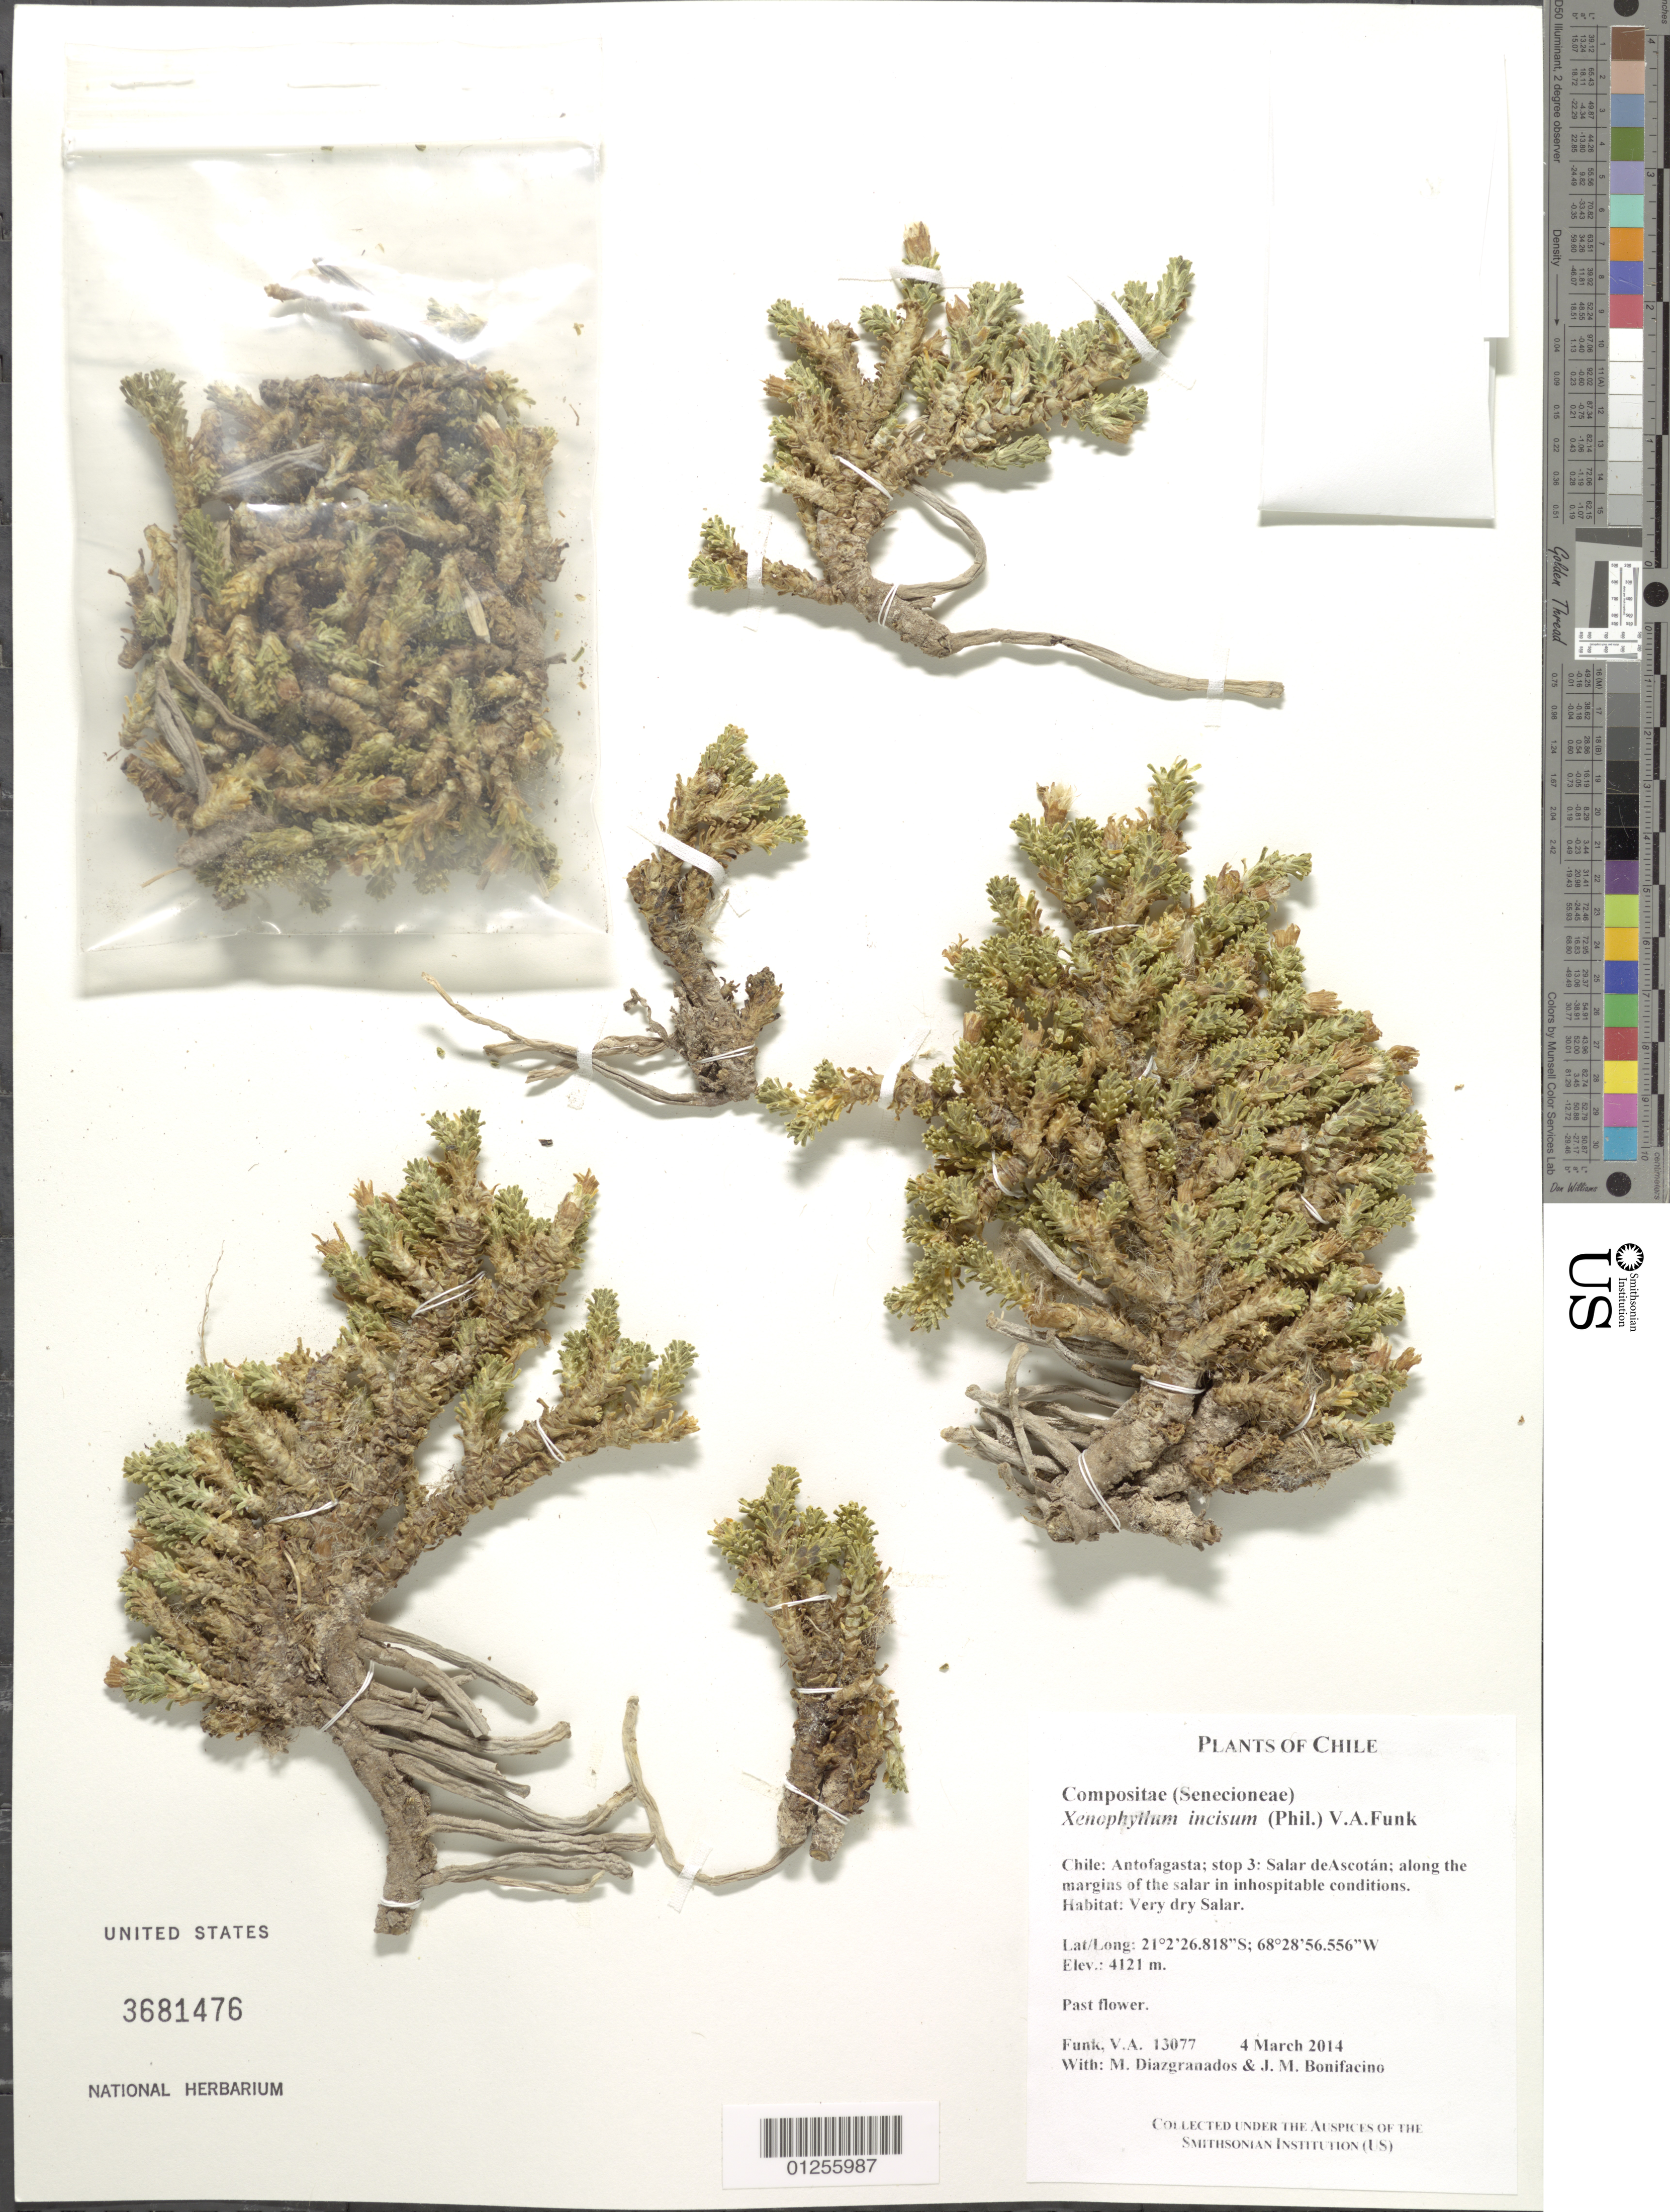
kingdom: Plantae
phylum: Tracheophyta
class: Magnoliopsida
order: Asterales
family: Asteraceae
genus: Xenophyllum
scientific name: Xenophyllum incisum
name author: (Phil.) V.A. Funk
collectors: V. Funk, M. Diazgranados C. & M. Bonifacino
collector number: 13077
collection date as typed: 4 March 2014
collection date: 2014-03-04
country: Chile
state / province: Antofagasta (II)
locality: Salar de Ascotan; along the margins of the salar in inhospitable conditions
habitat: Very dry salar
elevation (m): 4121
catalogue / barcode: US 3681476